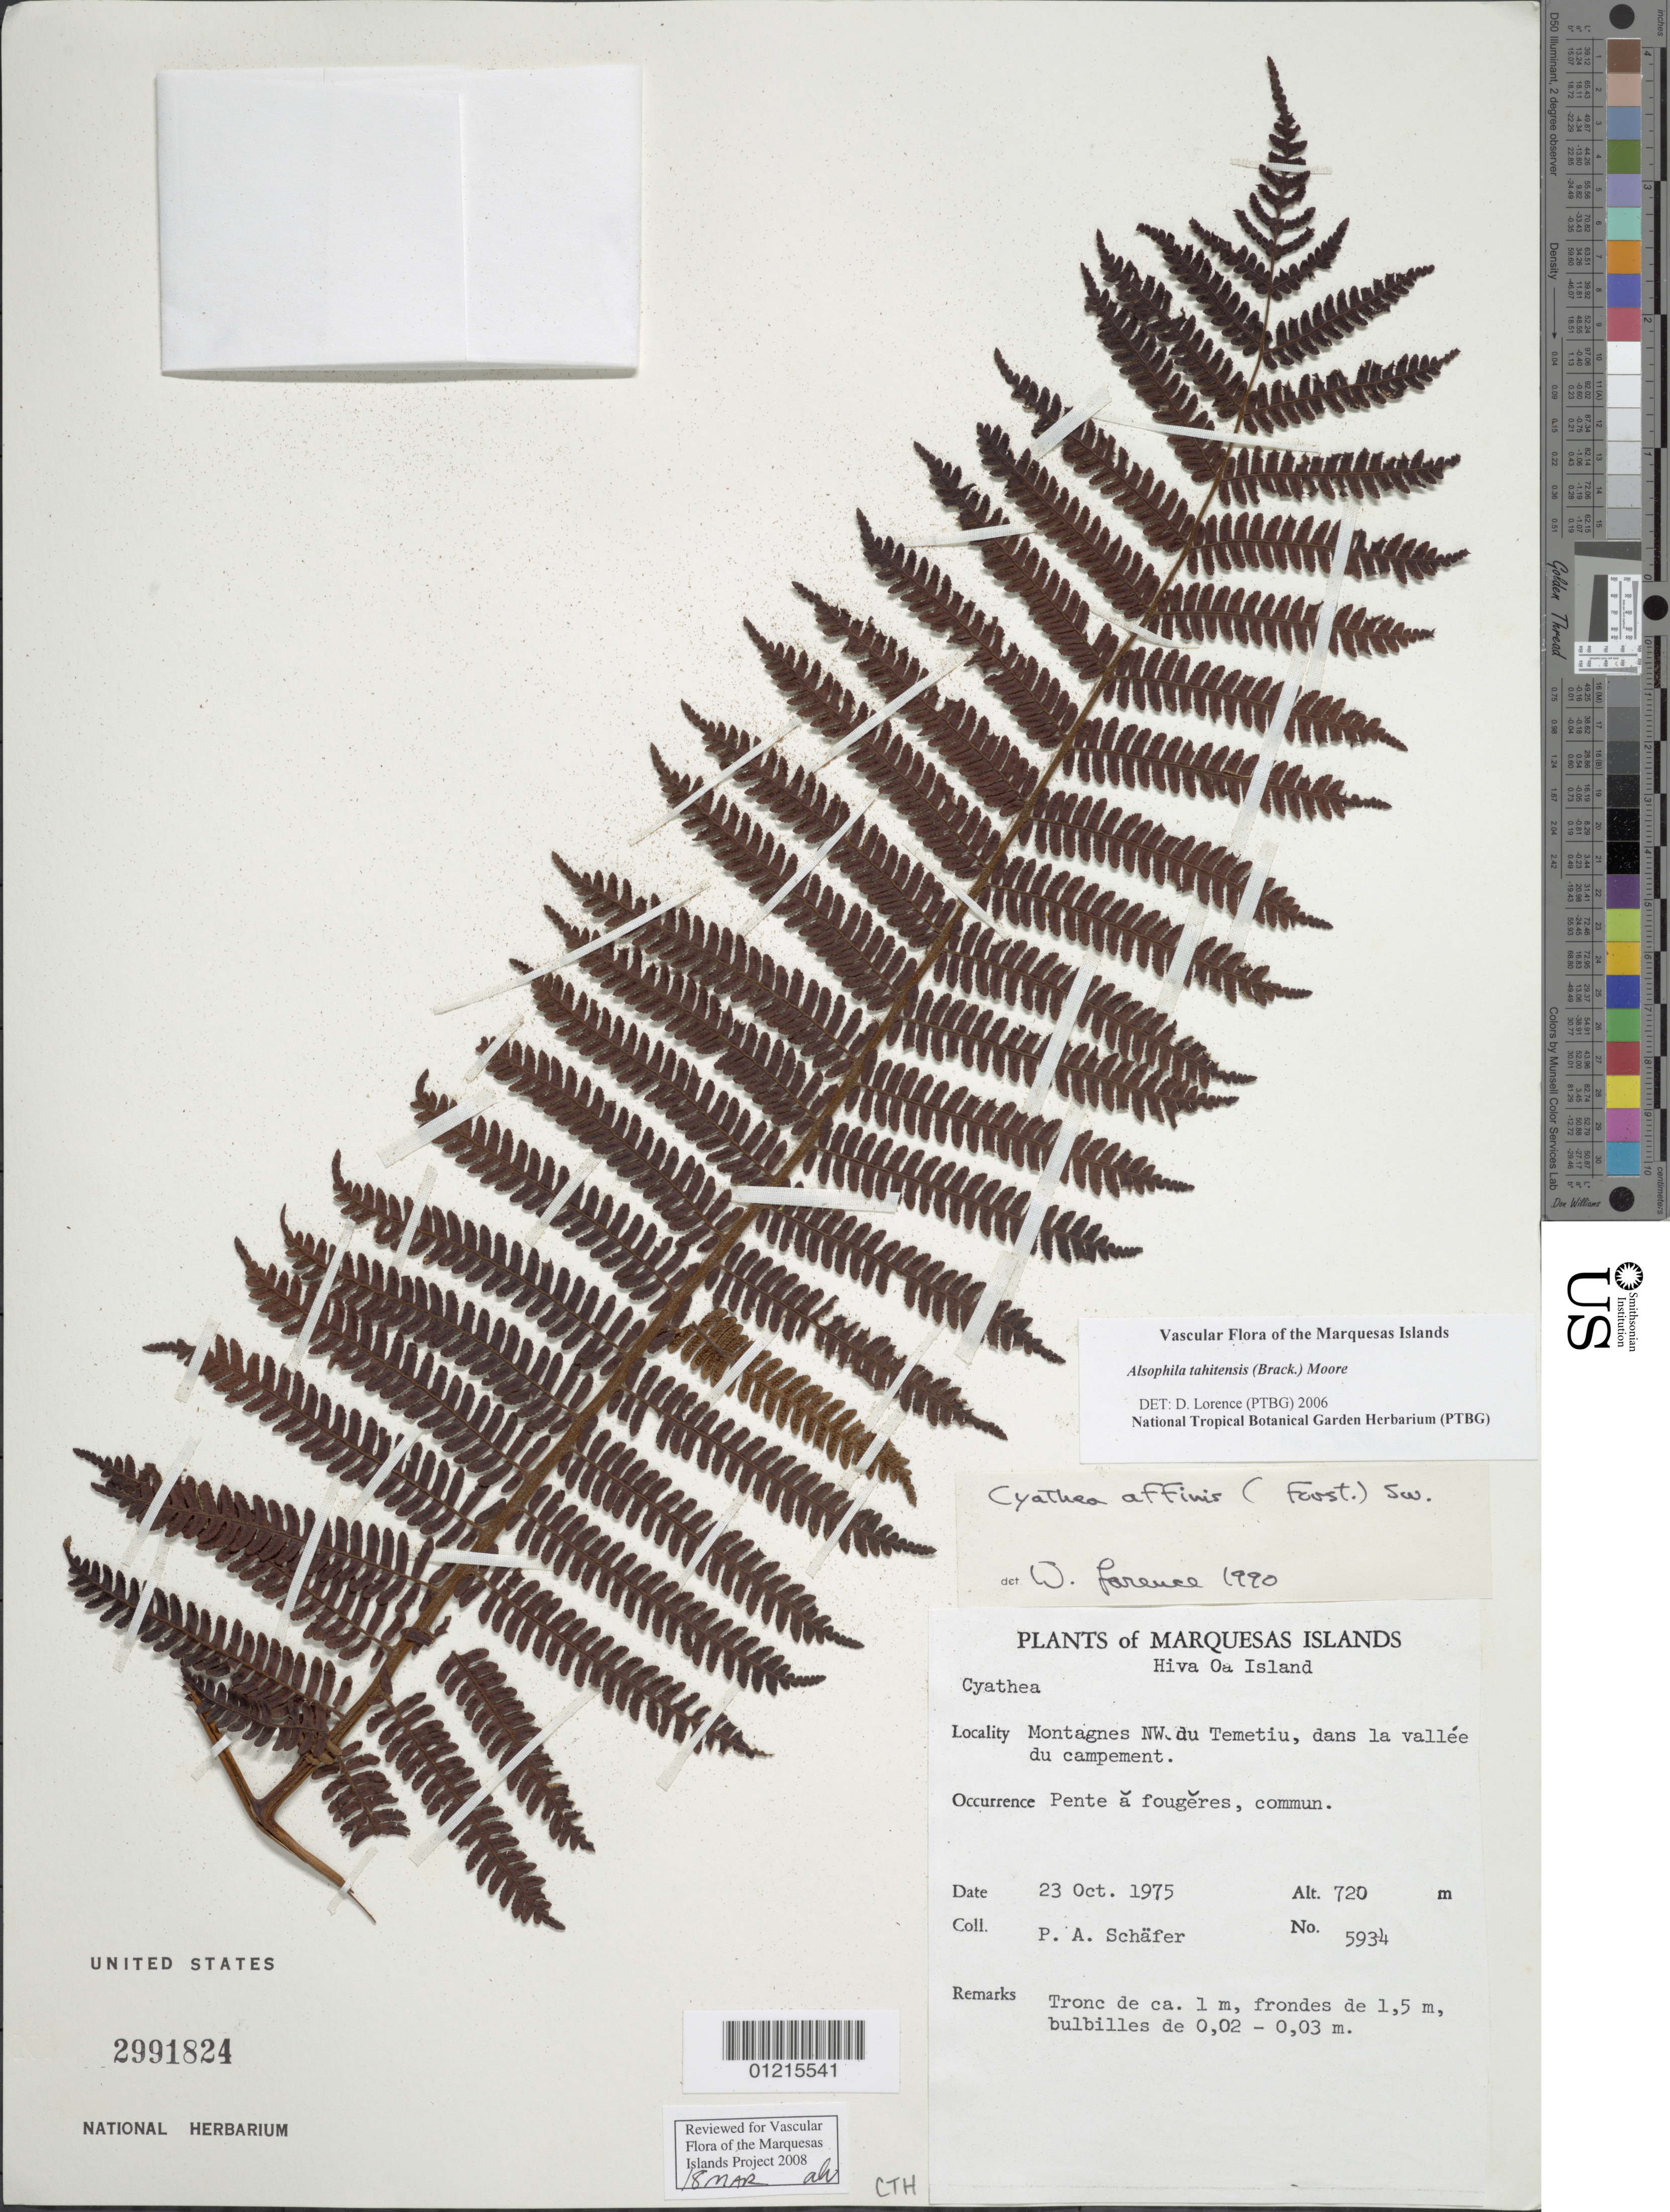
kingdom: Plantae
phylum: Tracheophyta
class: Polypodiopsida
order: Cyatheales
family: Cyatheaceae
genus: Alsophila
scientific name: Alsophila tahitensis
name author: Brack. in Wilkes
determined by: Lorence, David H., (PTBG), National Tropical Botanical Garden (UNITED STATES)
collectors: P. A. Schäfer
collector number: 5934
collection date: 1975-10-23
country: French Polynesia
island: Hiva Oa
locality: Montagnes NW du Temetiu, dans la vallée du campement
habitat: Pente à fougères, commun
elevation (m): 720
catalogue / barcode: US 2991824